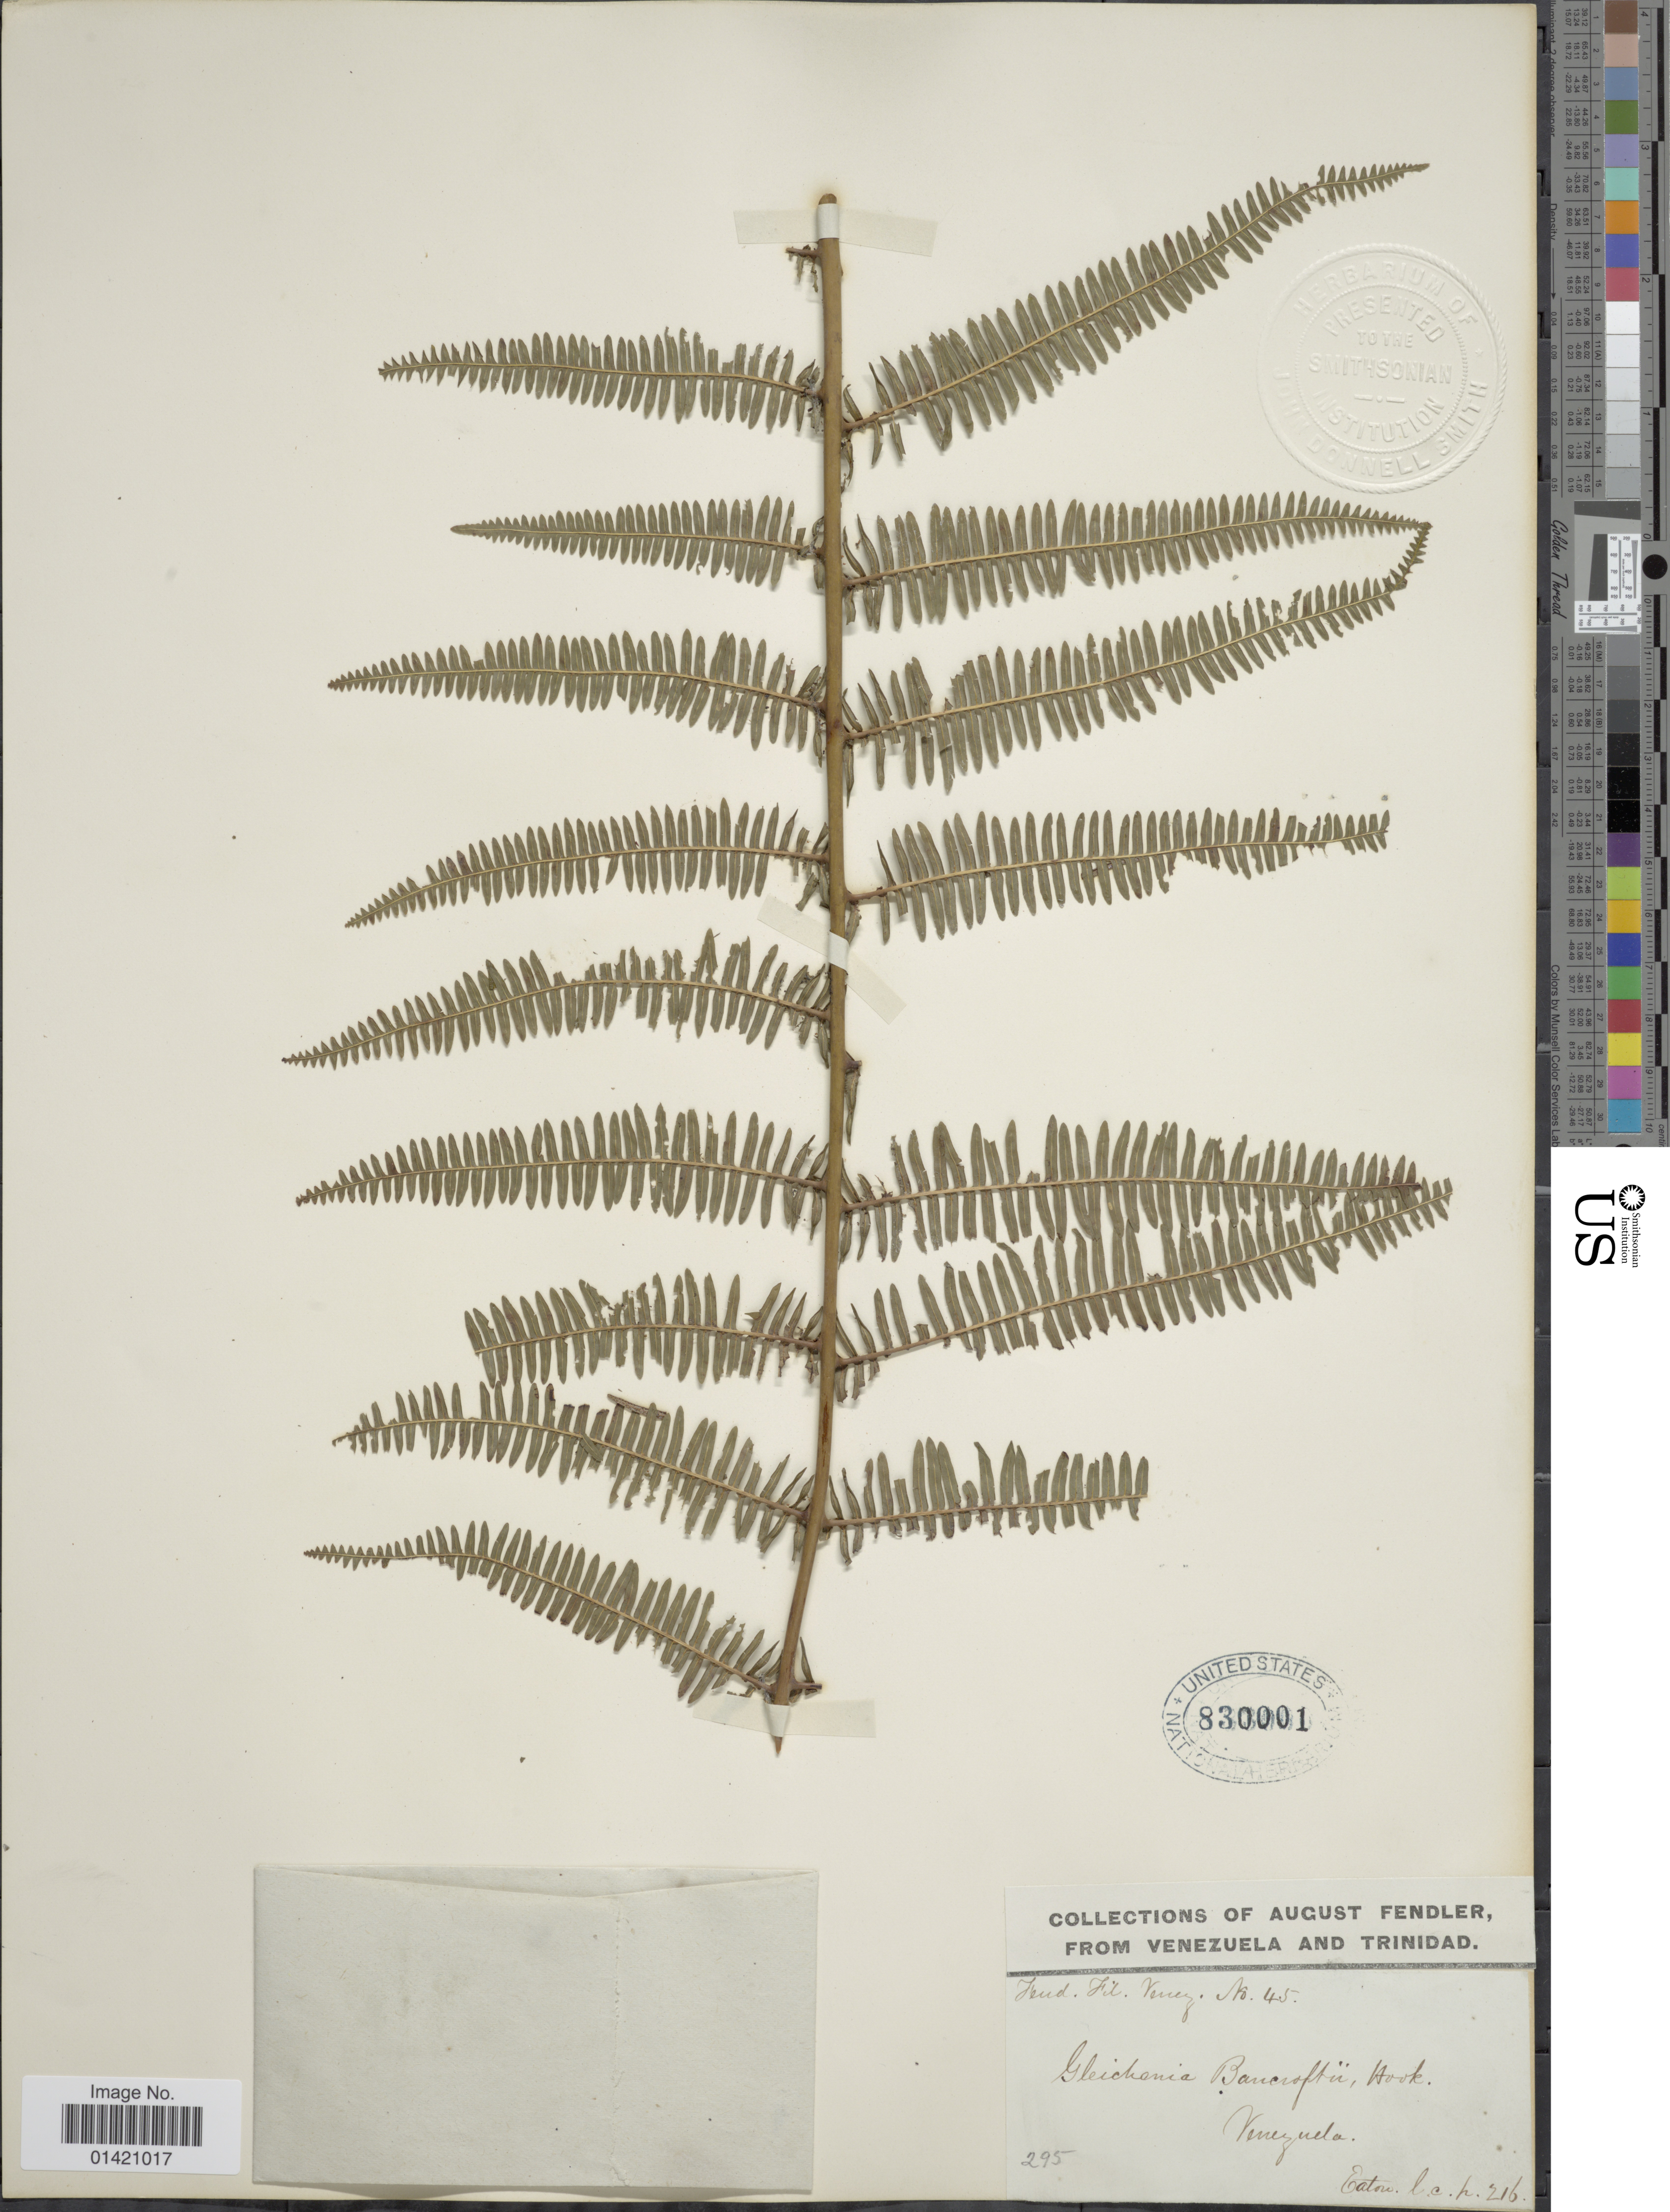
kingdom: Plantae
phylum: Tracheophyta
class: Polypodiopsida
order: Gleicheniales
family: Gleicheniaceae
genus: Diplopterygium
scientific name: Diplopterygium bancroftii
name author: (Hook.) A.R. Sm.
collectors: A. Fendler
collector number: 295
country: Venezuela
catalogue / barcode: US 830001